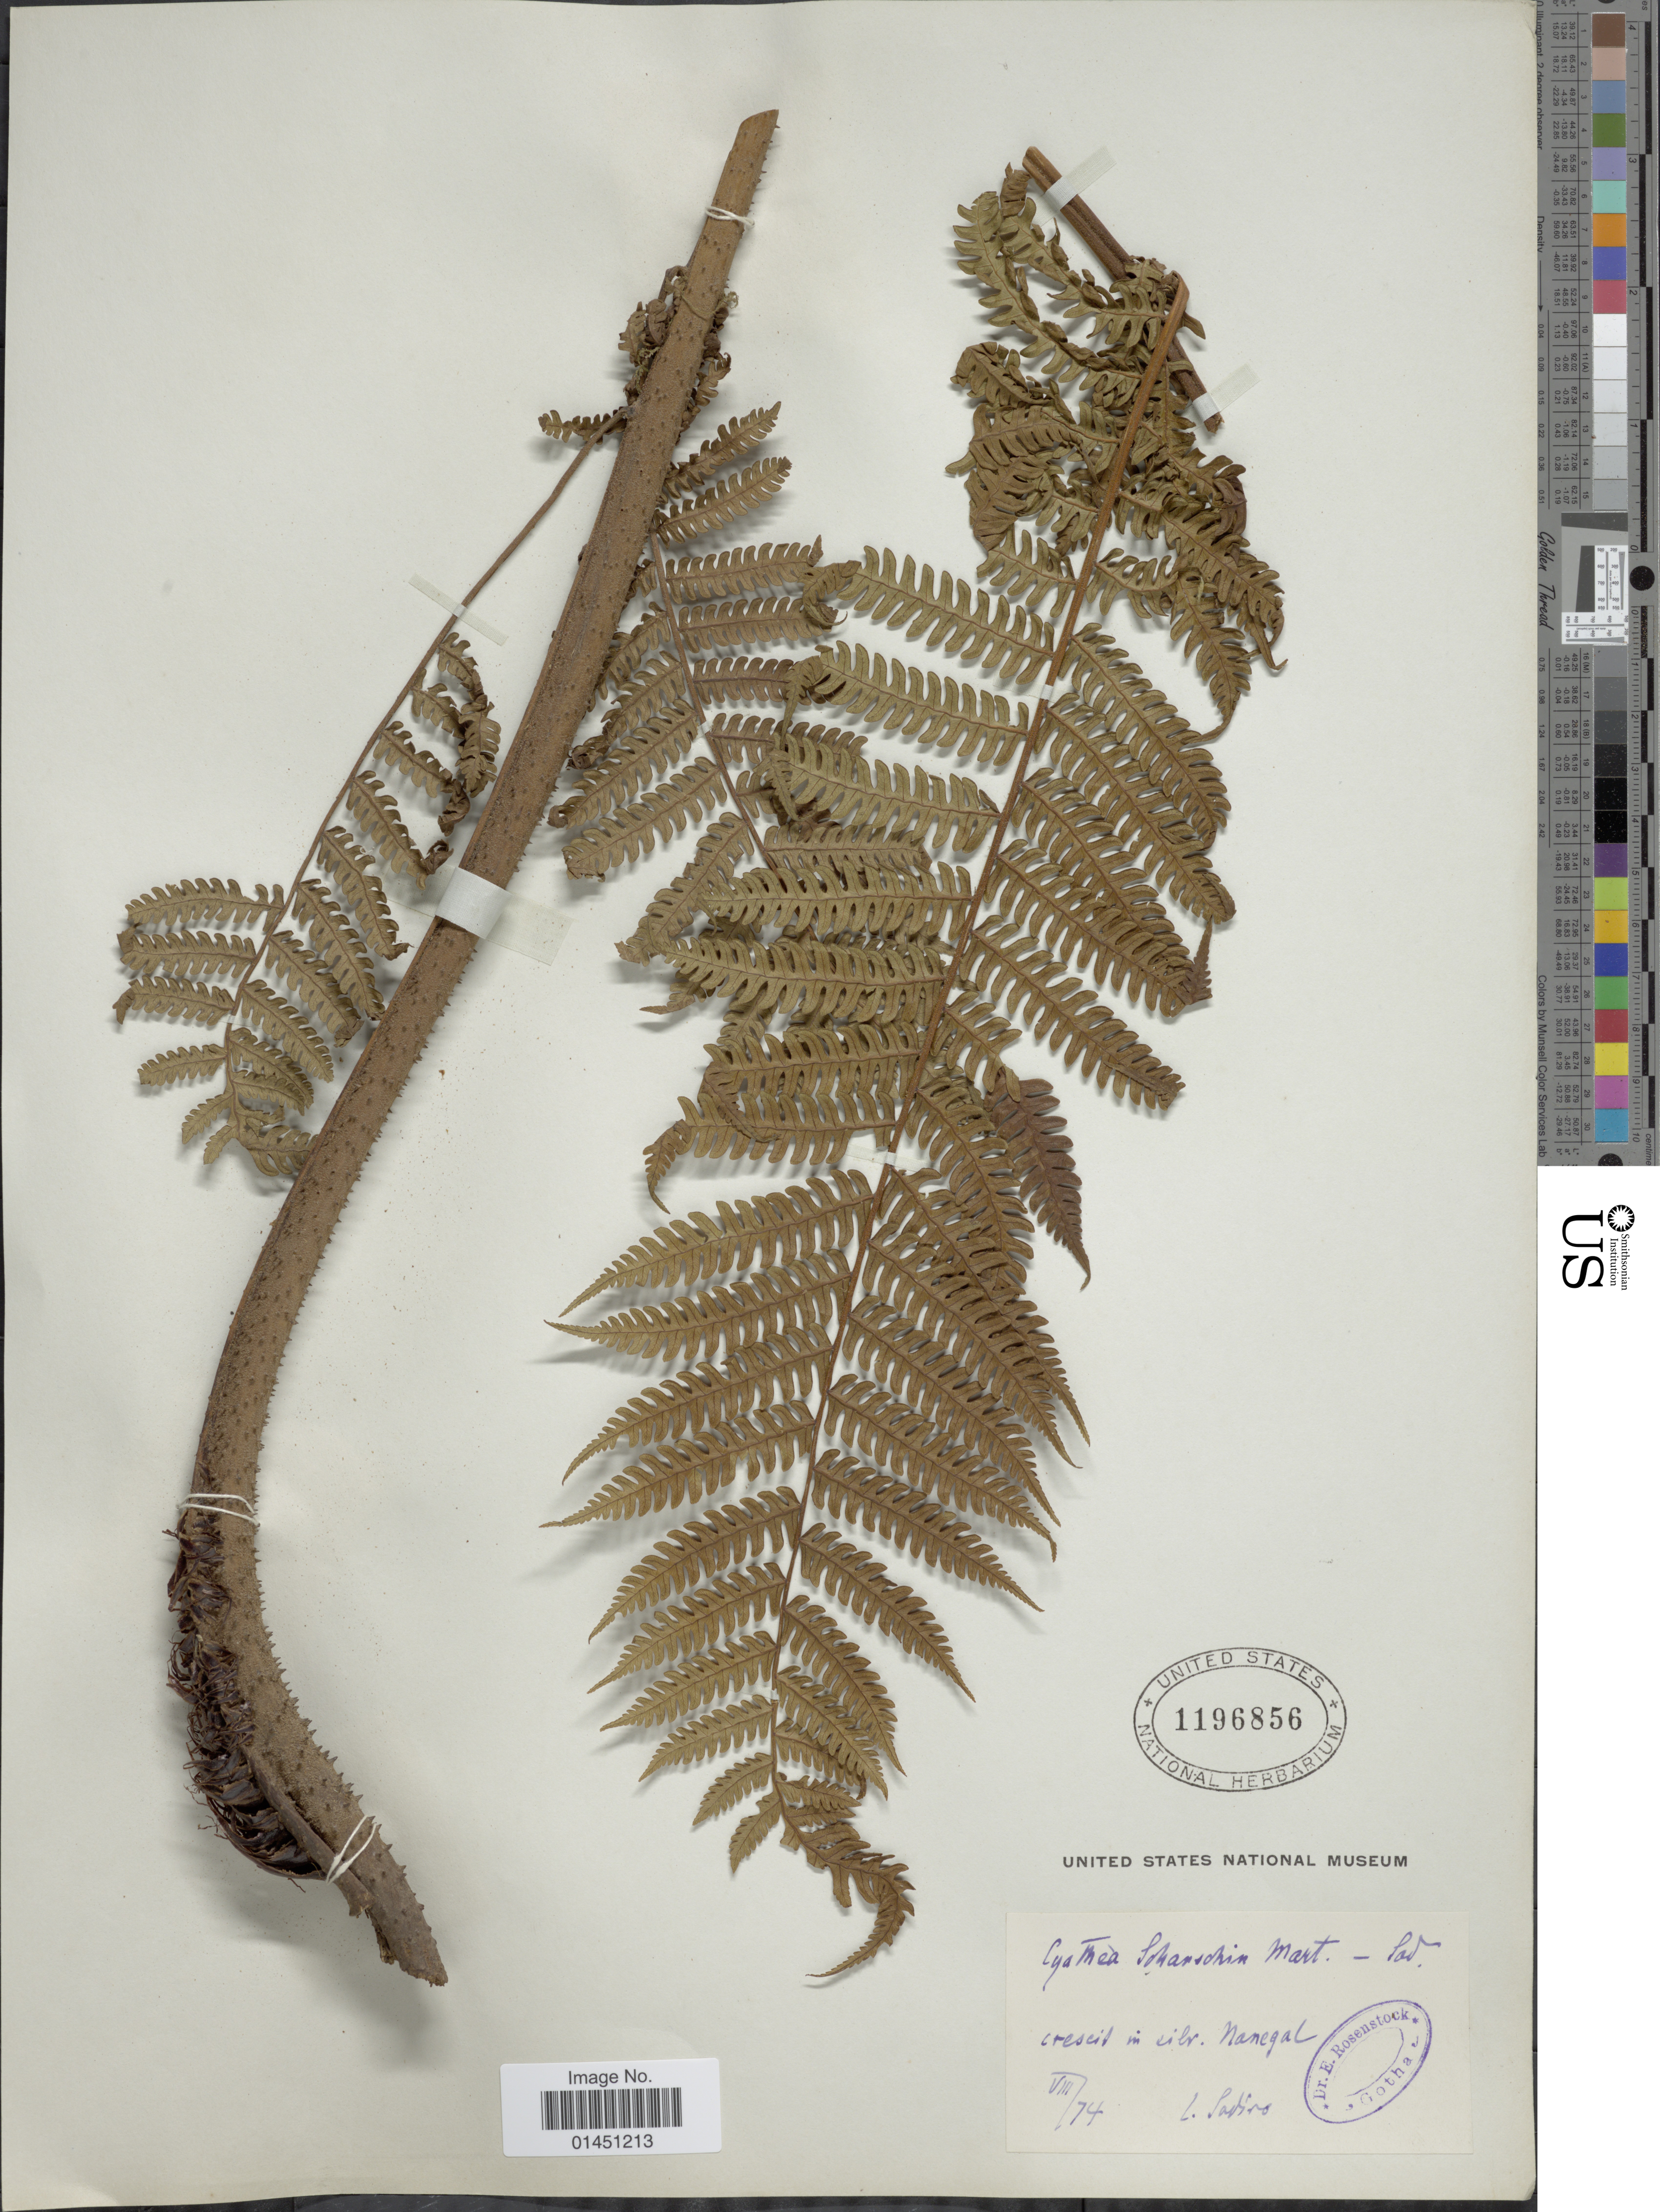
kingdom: Plantae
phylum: Tracheophyta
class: Polypodiopsida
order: Cyatheales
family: Cyatheaceae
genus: Cyathea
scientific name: Cyathea caracasana var. meridensis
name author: (H. Karst.) R.M. Tryon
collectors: L. Sodiro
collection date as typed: Transcribed d/m/y: /8/74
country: Ecuador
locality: Crescit in silv. Nanegal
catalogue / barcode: US 1196856